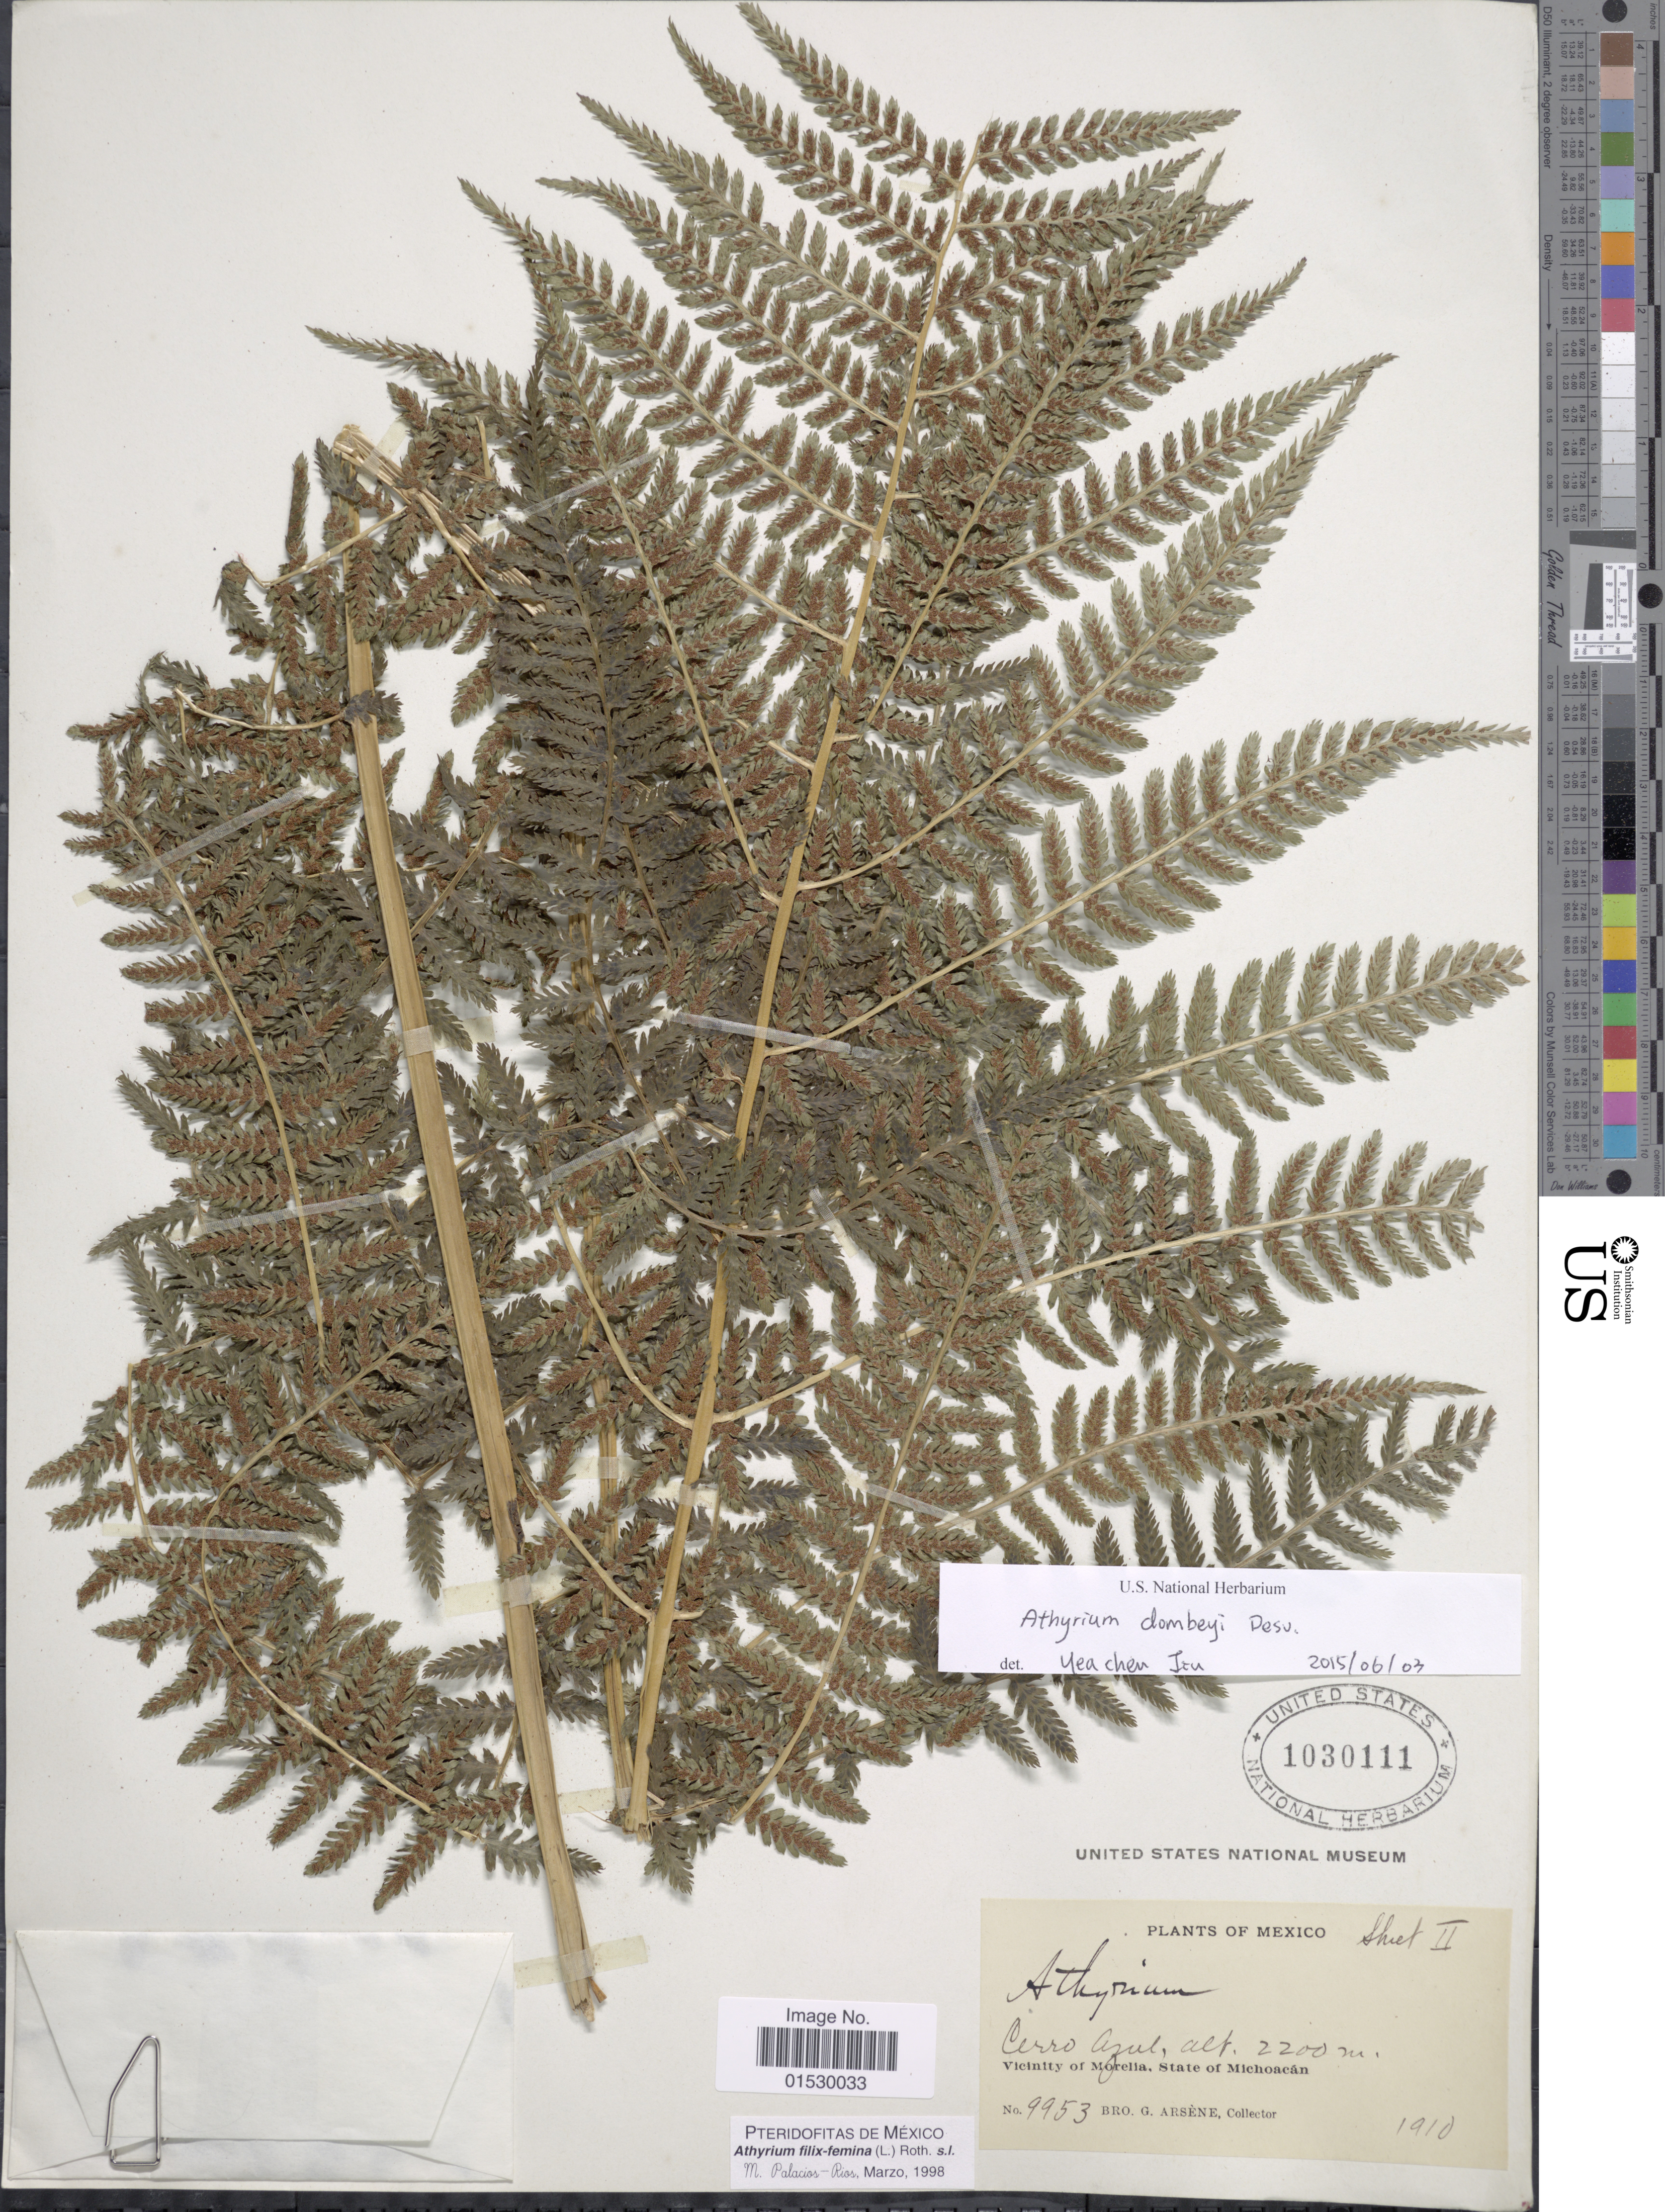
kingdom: Plantae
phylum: Tracheophyta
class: Polypodiopsida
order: Polypodiales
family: Athyriaceae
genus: Athyrium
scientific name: Athyrium dombei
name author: (Desv.) C. Chr.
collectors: Bro. G. Arsène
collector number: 9953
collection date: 1910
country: Mexico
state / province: Michoacán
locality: Cerro Azul, Vicinity of Moreila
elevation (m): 2200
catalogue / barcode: US 1030111